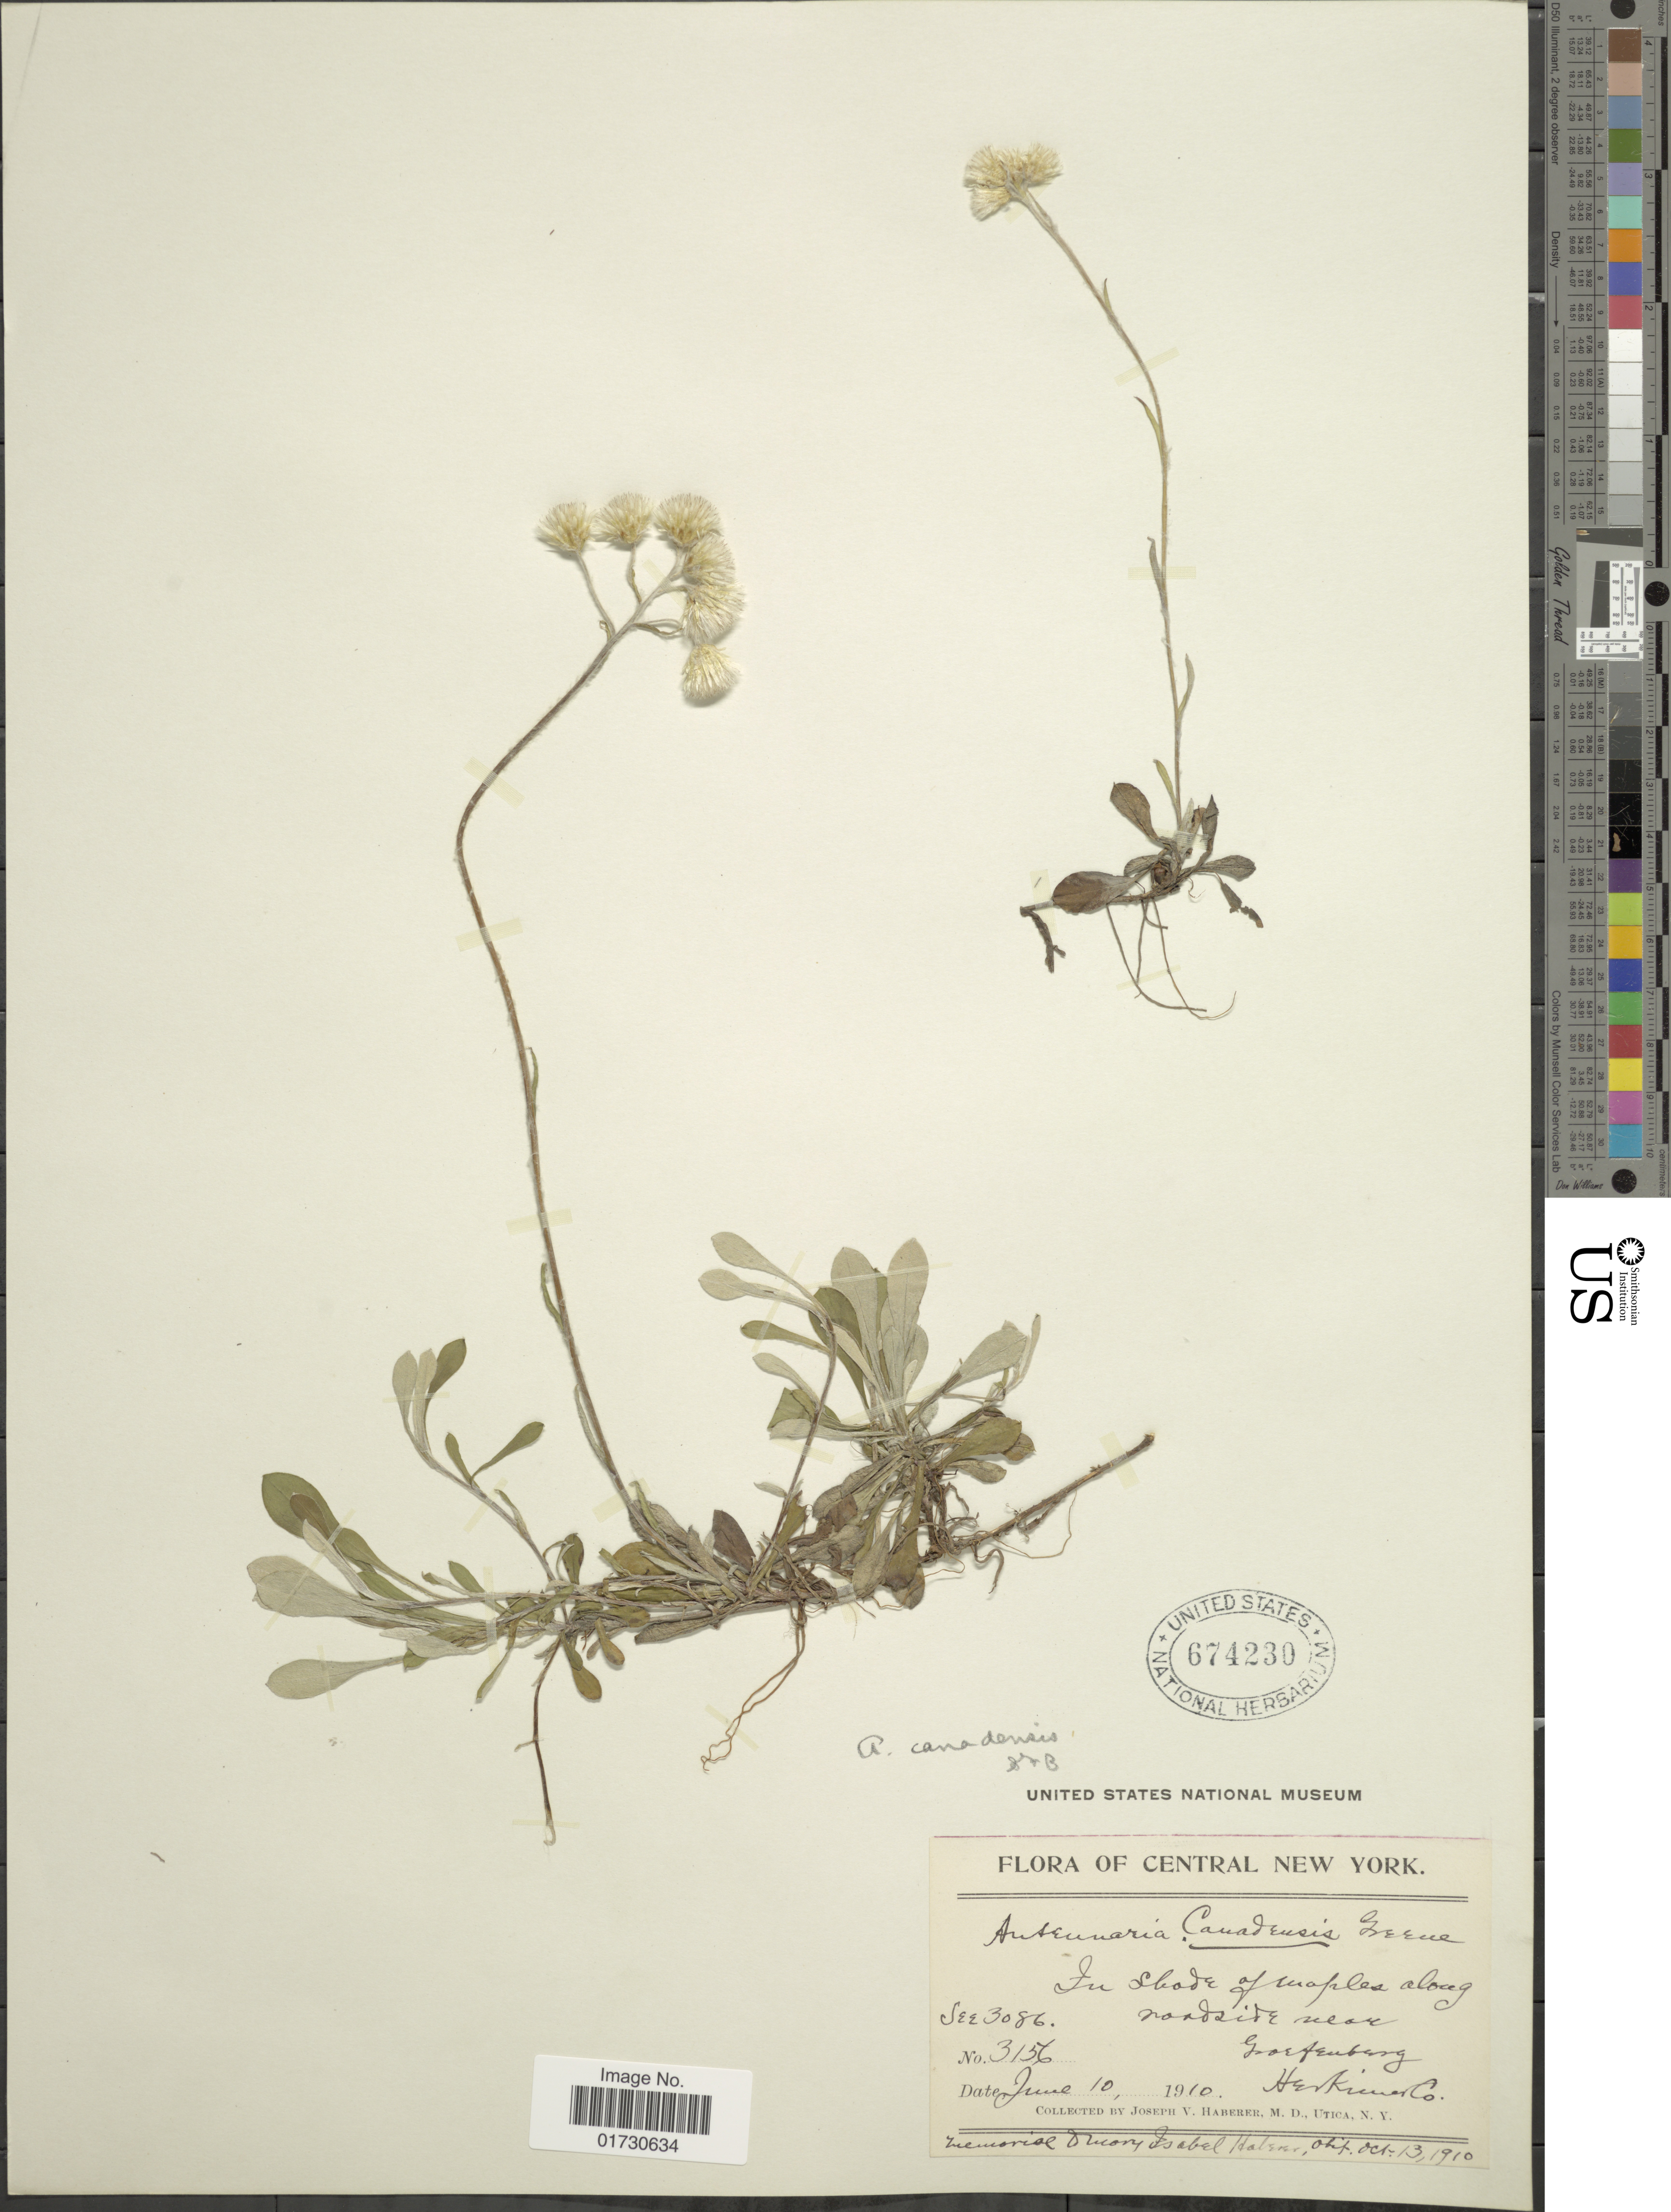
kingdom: Plantae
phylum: Tracheophyta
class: Magnoliopsida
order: Asterales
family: Asteraceae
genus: Antennaria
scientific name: Antennaria canadensis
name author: Greene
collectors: J. V. Haberer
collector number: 3156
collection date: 1910-06-10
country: United States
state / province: New York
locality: Central New York, In shade of maples along roadside near Graefenberg, Herkimer Co.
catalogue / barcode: US 674230